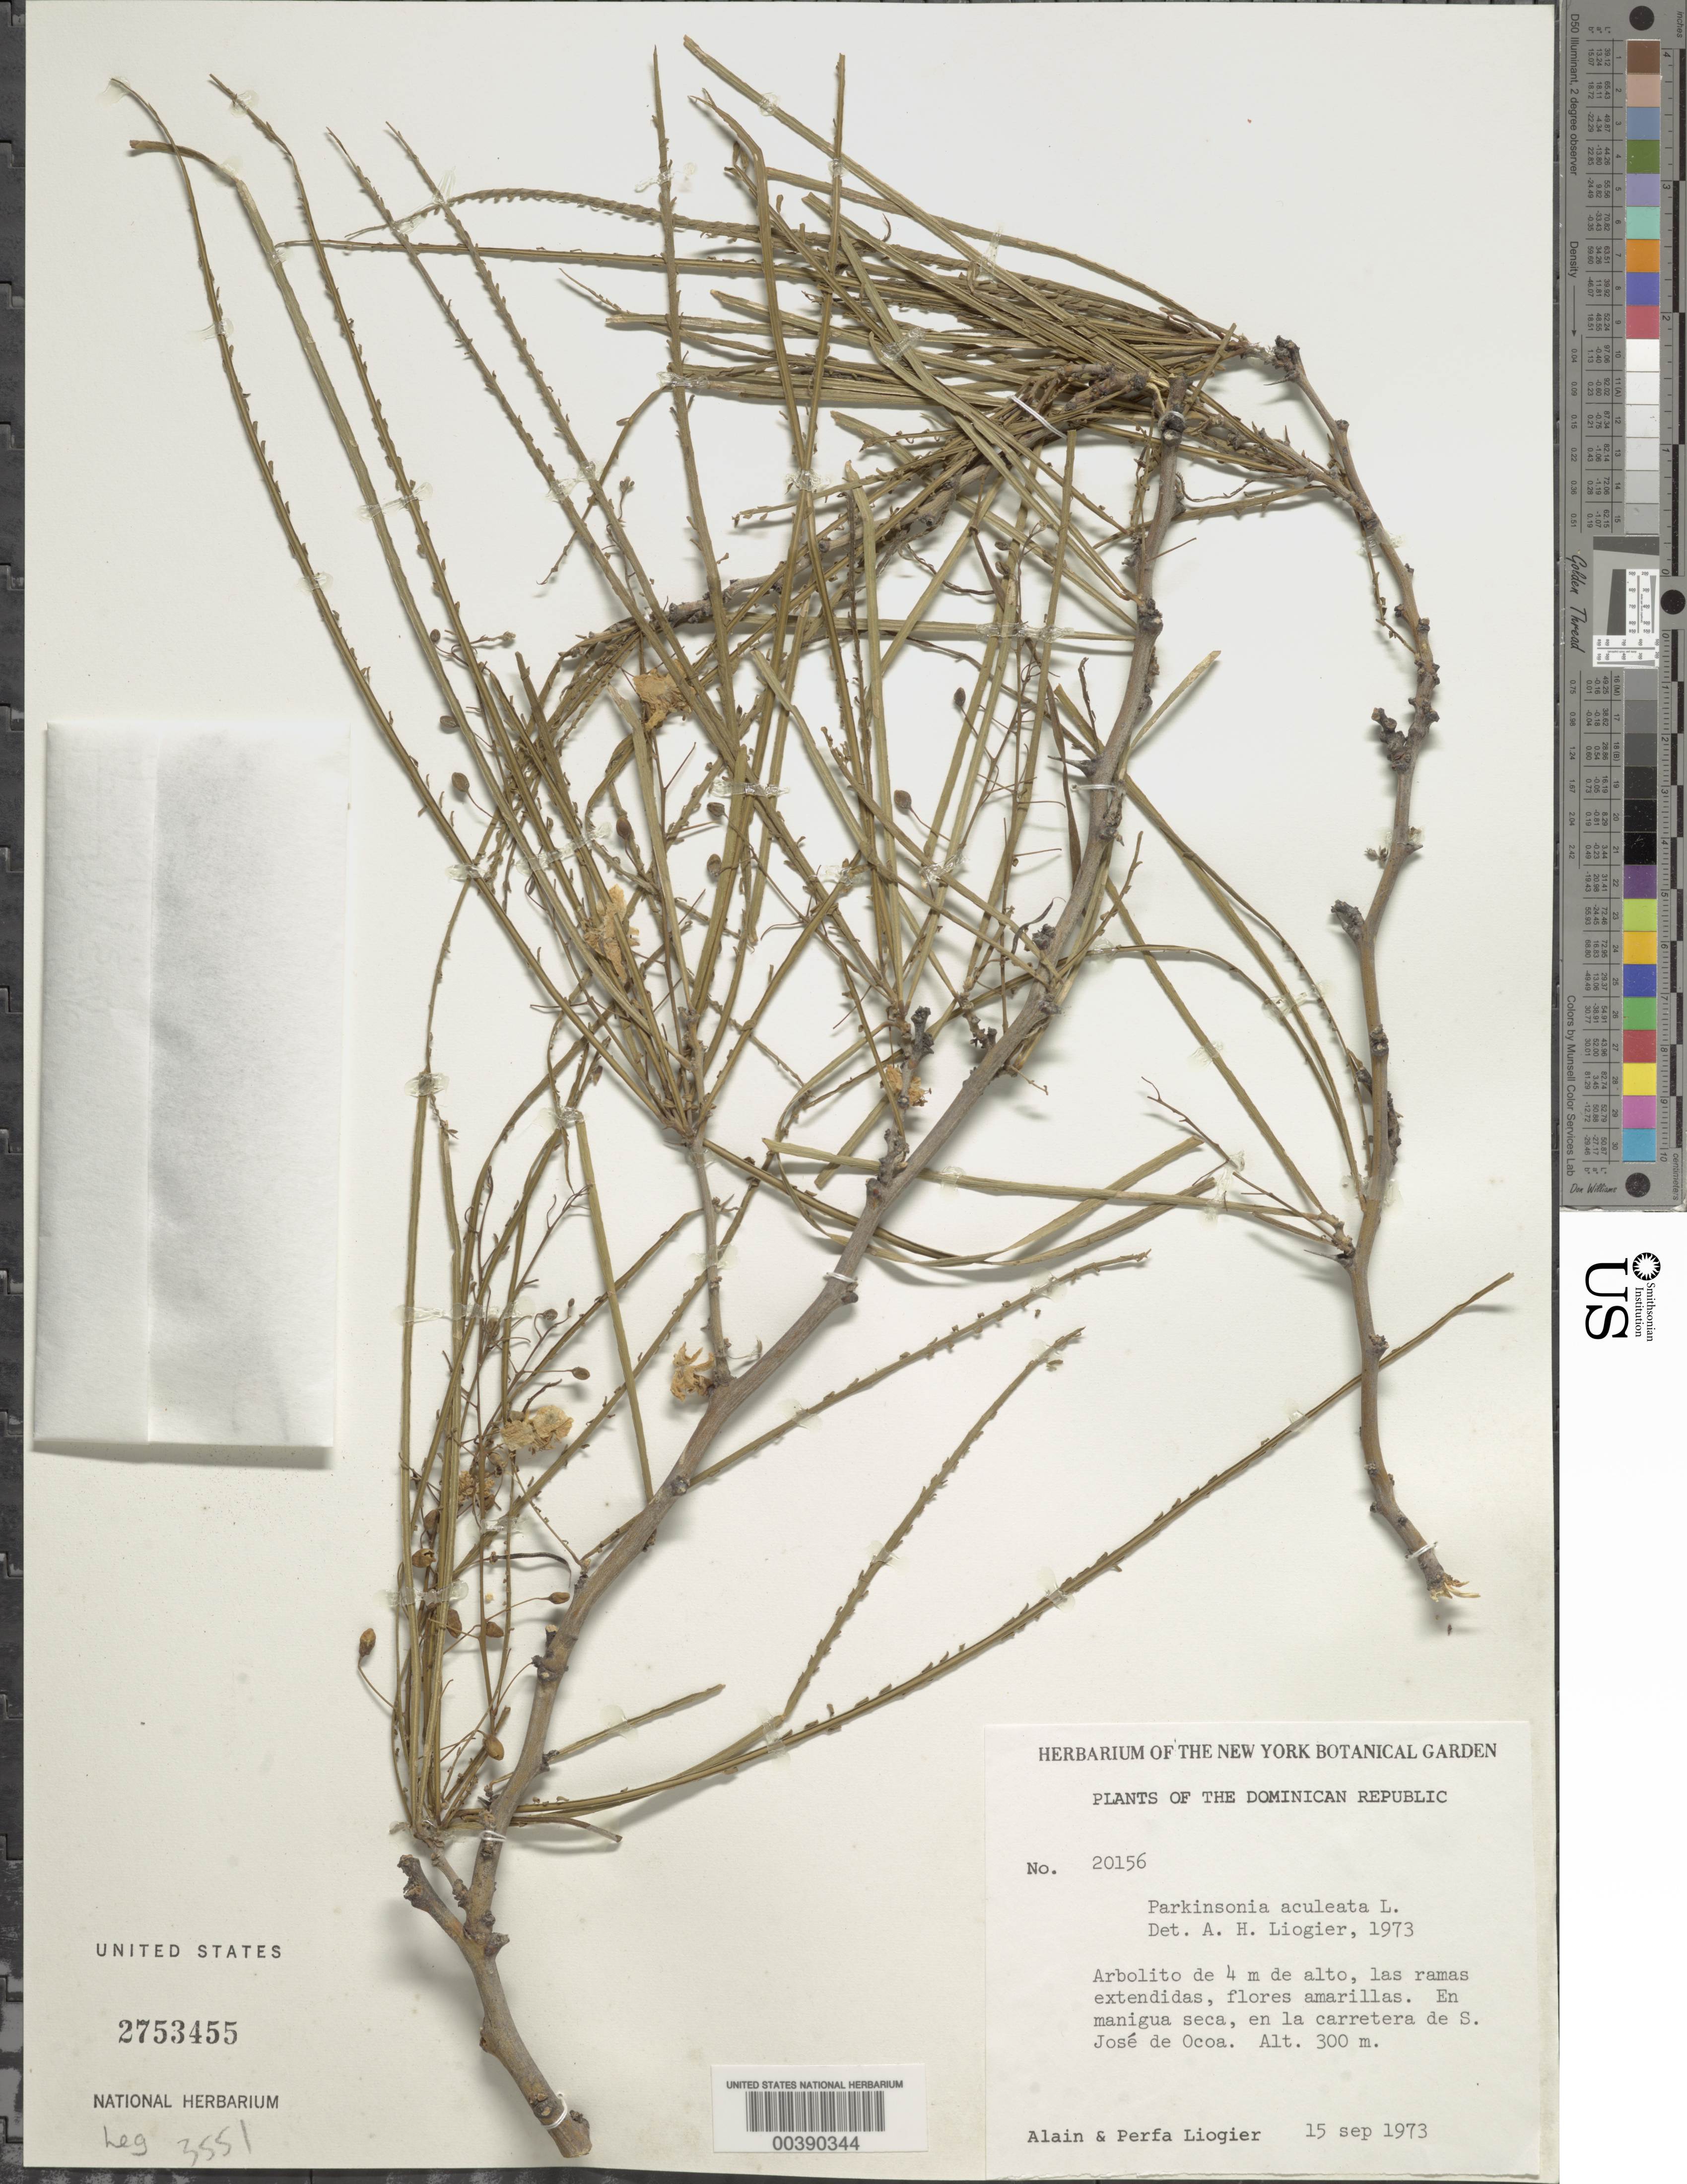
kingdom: Plantae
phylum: Tracheophyta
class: Magnoliopsida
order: Fabales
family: Fabaceae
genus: Parkinsonia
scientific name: Parkinsonia aculeata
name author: L.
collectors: A. H. Liogier & M. P. Liogier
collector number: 20156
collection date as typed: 15 Sep 1973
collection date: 1973-09-15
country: Dominican Republic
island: Hispaniola Island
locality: En la carretera de s. jose do ocoa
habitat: En manigua seca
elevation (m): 300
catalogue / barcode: US 2753455